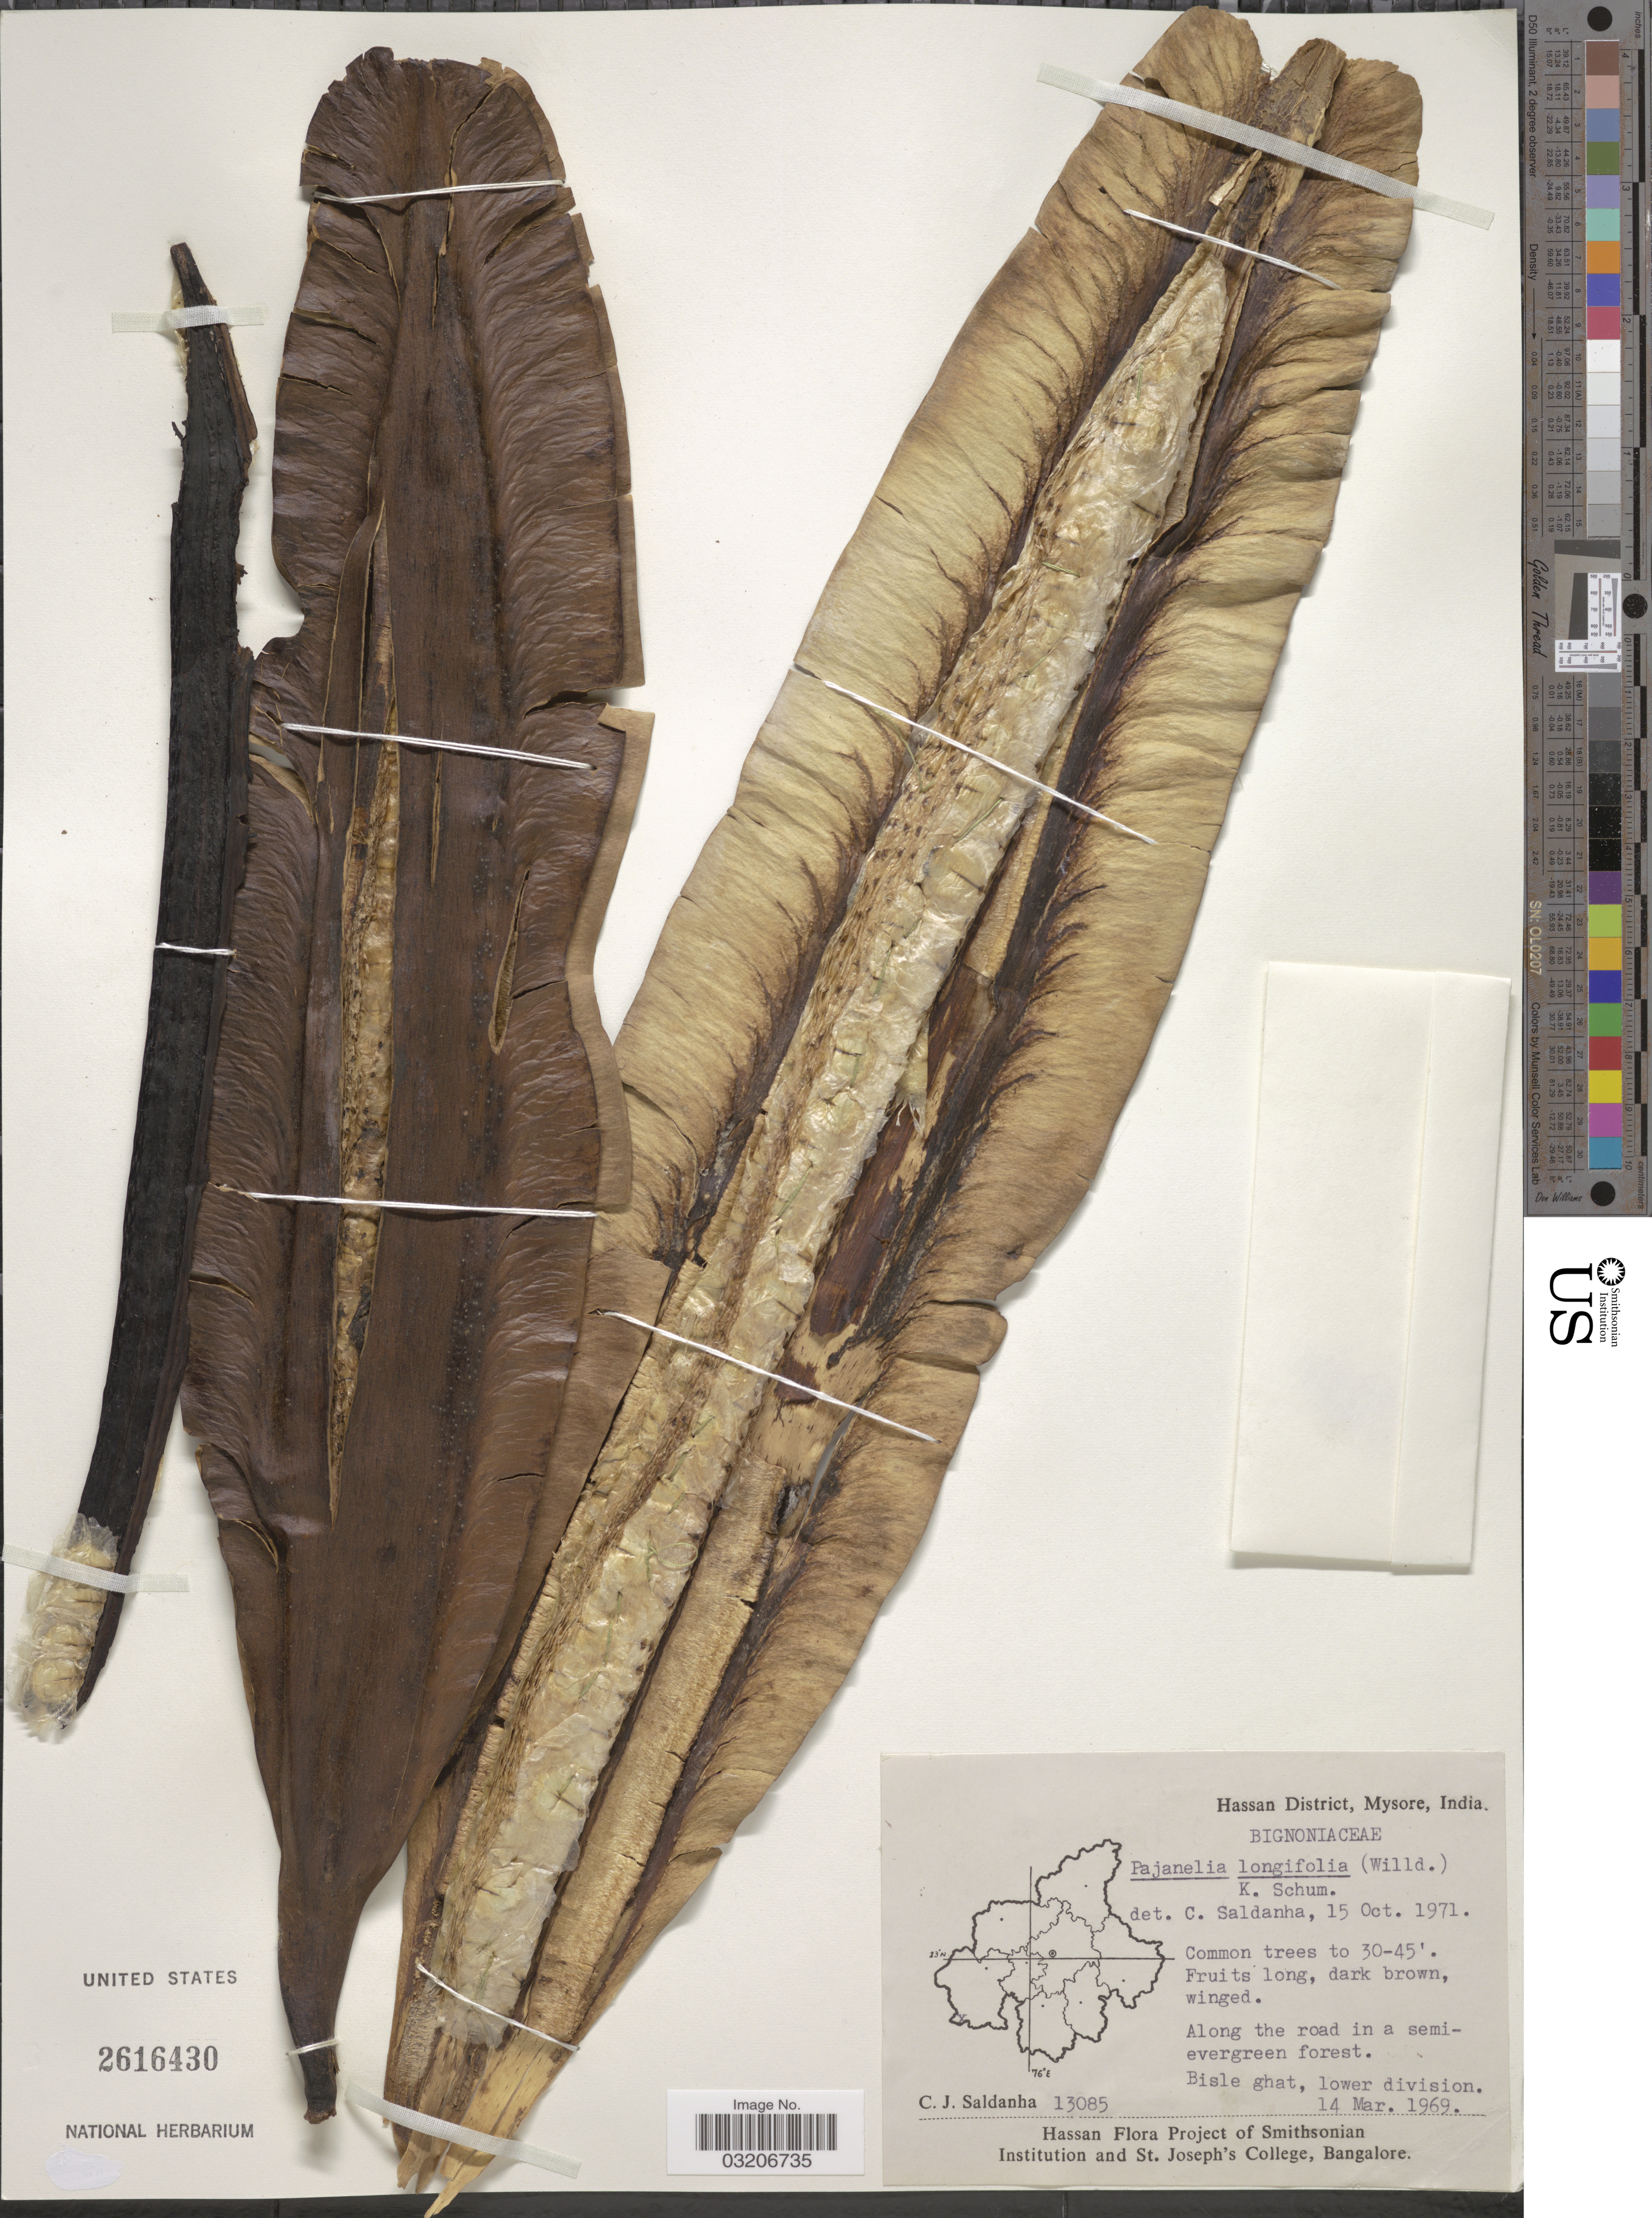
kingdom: Plantae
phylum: Tracheophyta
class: Magnoliopsida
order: Lamiales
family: Bignoniaceae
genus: Pajanelia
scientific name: Pajanelia longifolia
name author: K. Schum.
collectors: C. J. Saldanha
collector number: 13085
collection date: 1969-03-14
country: India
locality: Hassan District, Mysore. Bisle ghat, lower division.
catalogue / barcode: US 2616430